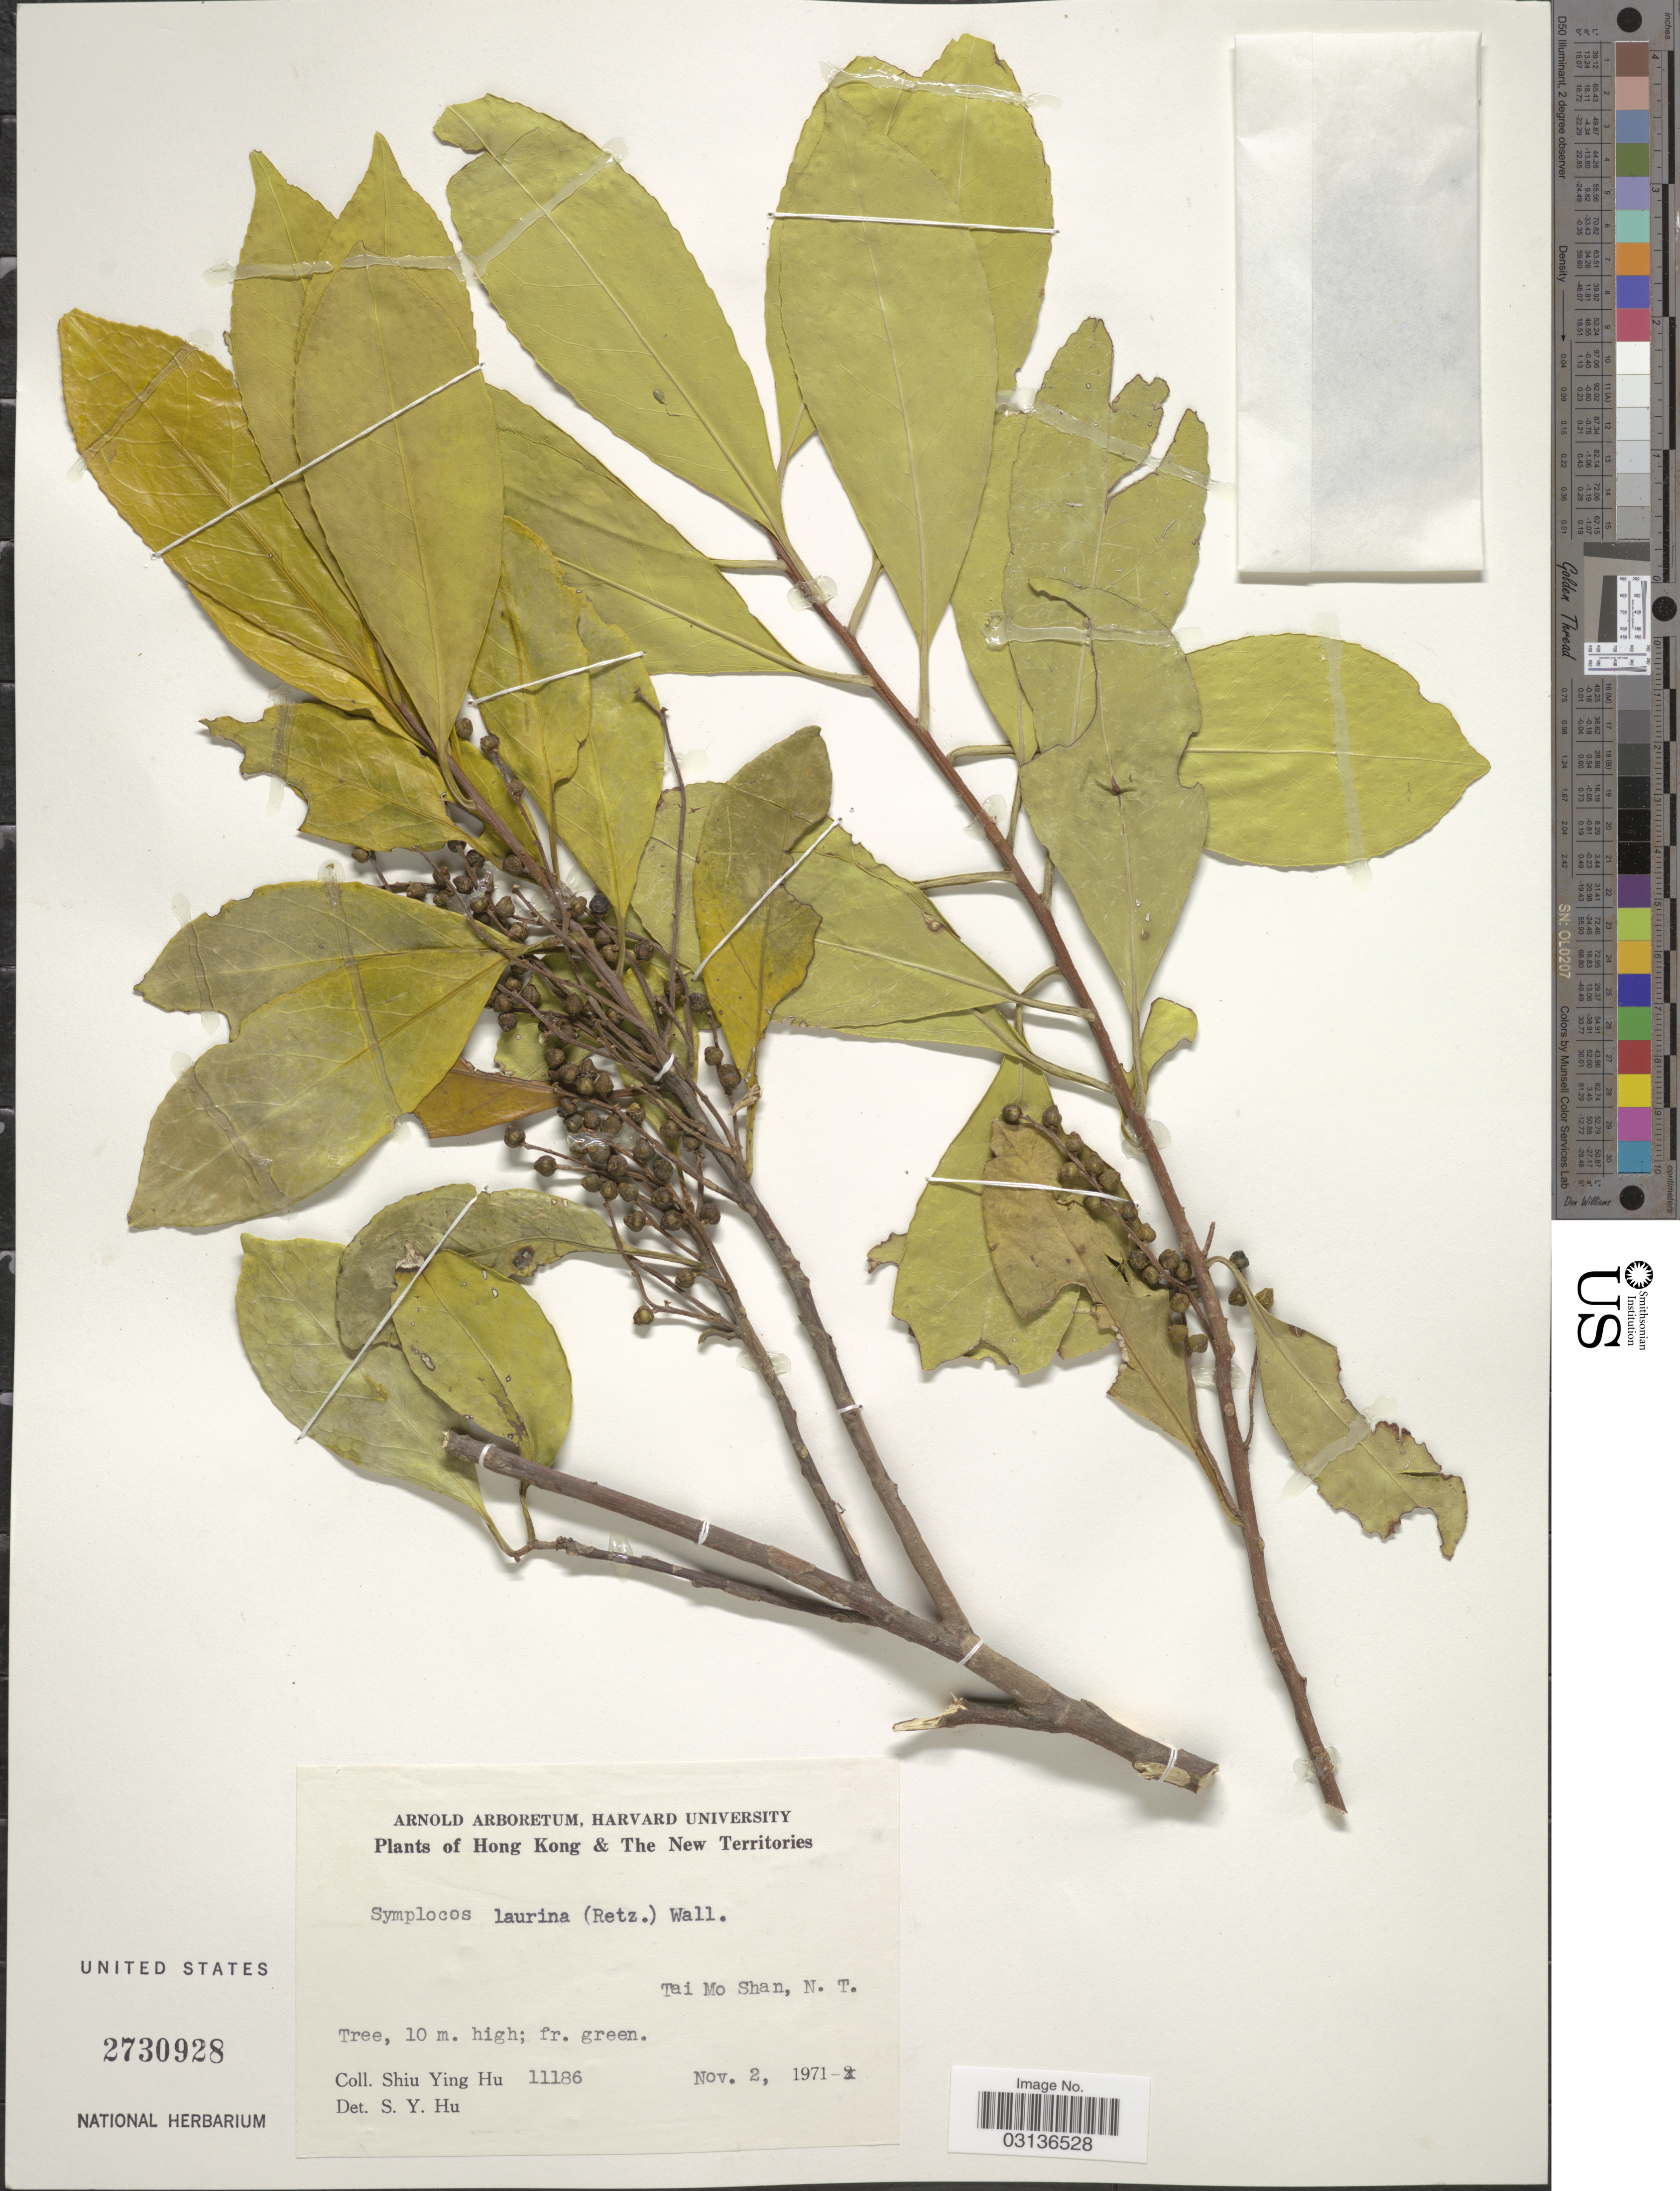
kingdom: Plantae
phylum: Tracheophyta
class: Magnoliopsida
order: Ericales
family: Symplocaceae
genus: Symplocos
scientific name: Symplocos cochinchinensis subsp. laurina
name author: (Retz.) Noot.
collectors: S. Y. Hu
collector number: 11186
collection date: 1971-11-02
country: China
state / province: Hong Kong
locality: Tai Mo Shan, N. T. The New Territories.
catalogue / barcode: US 2730928